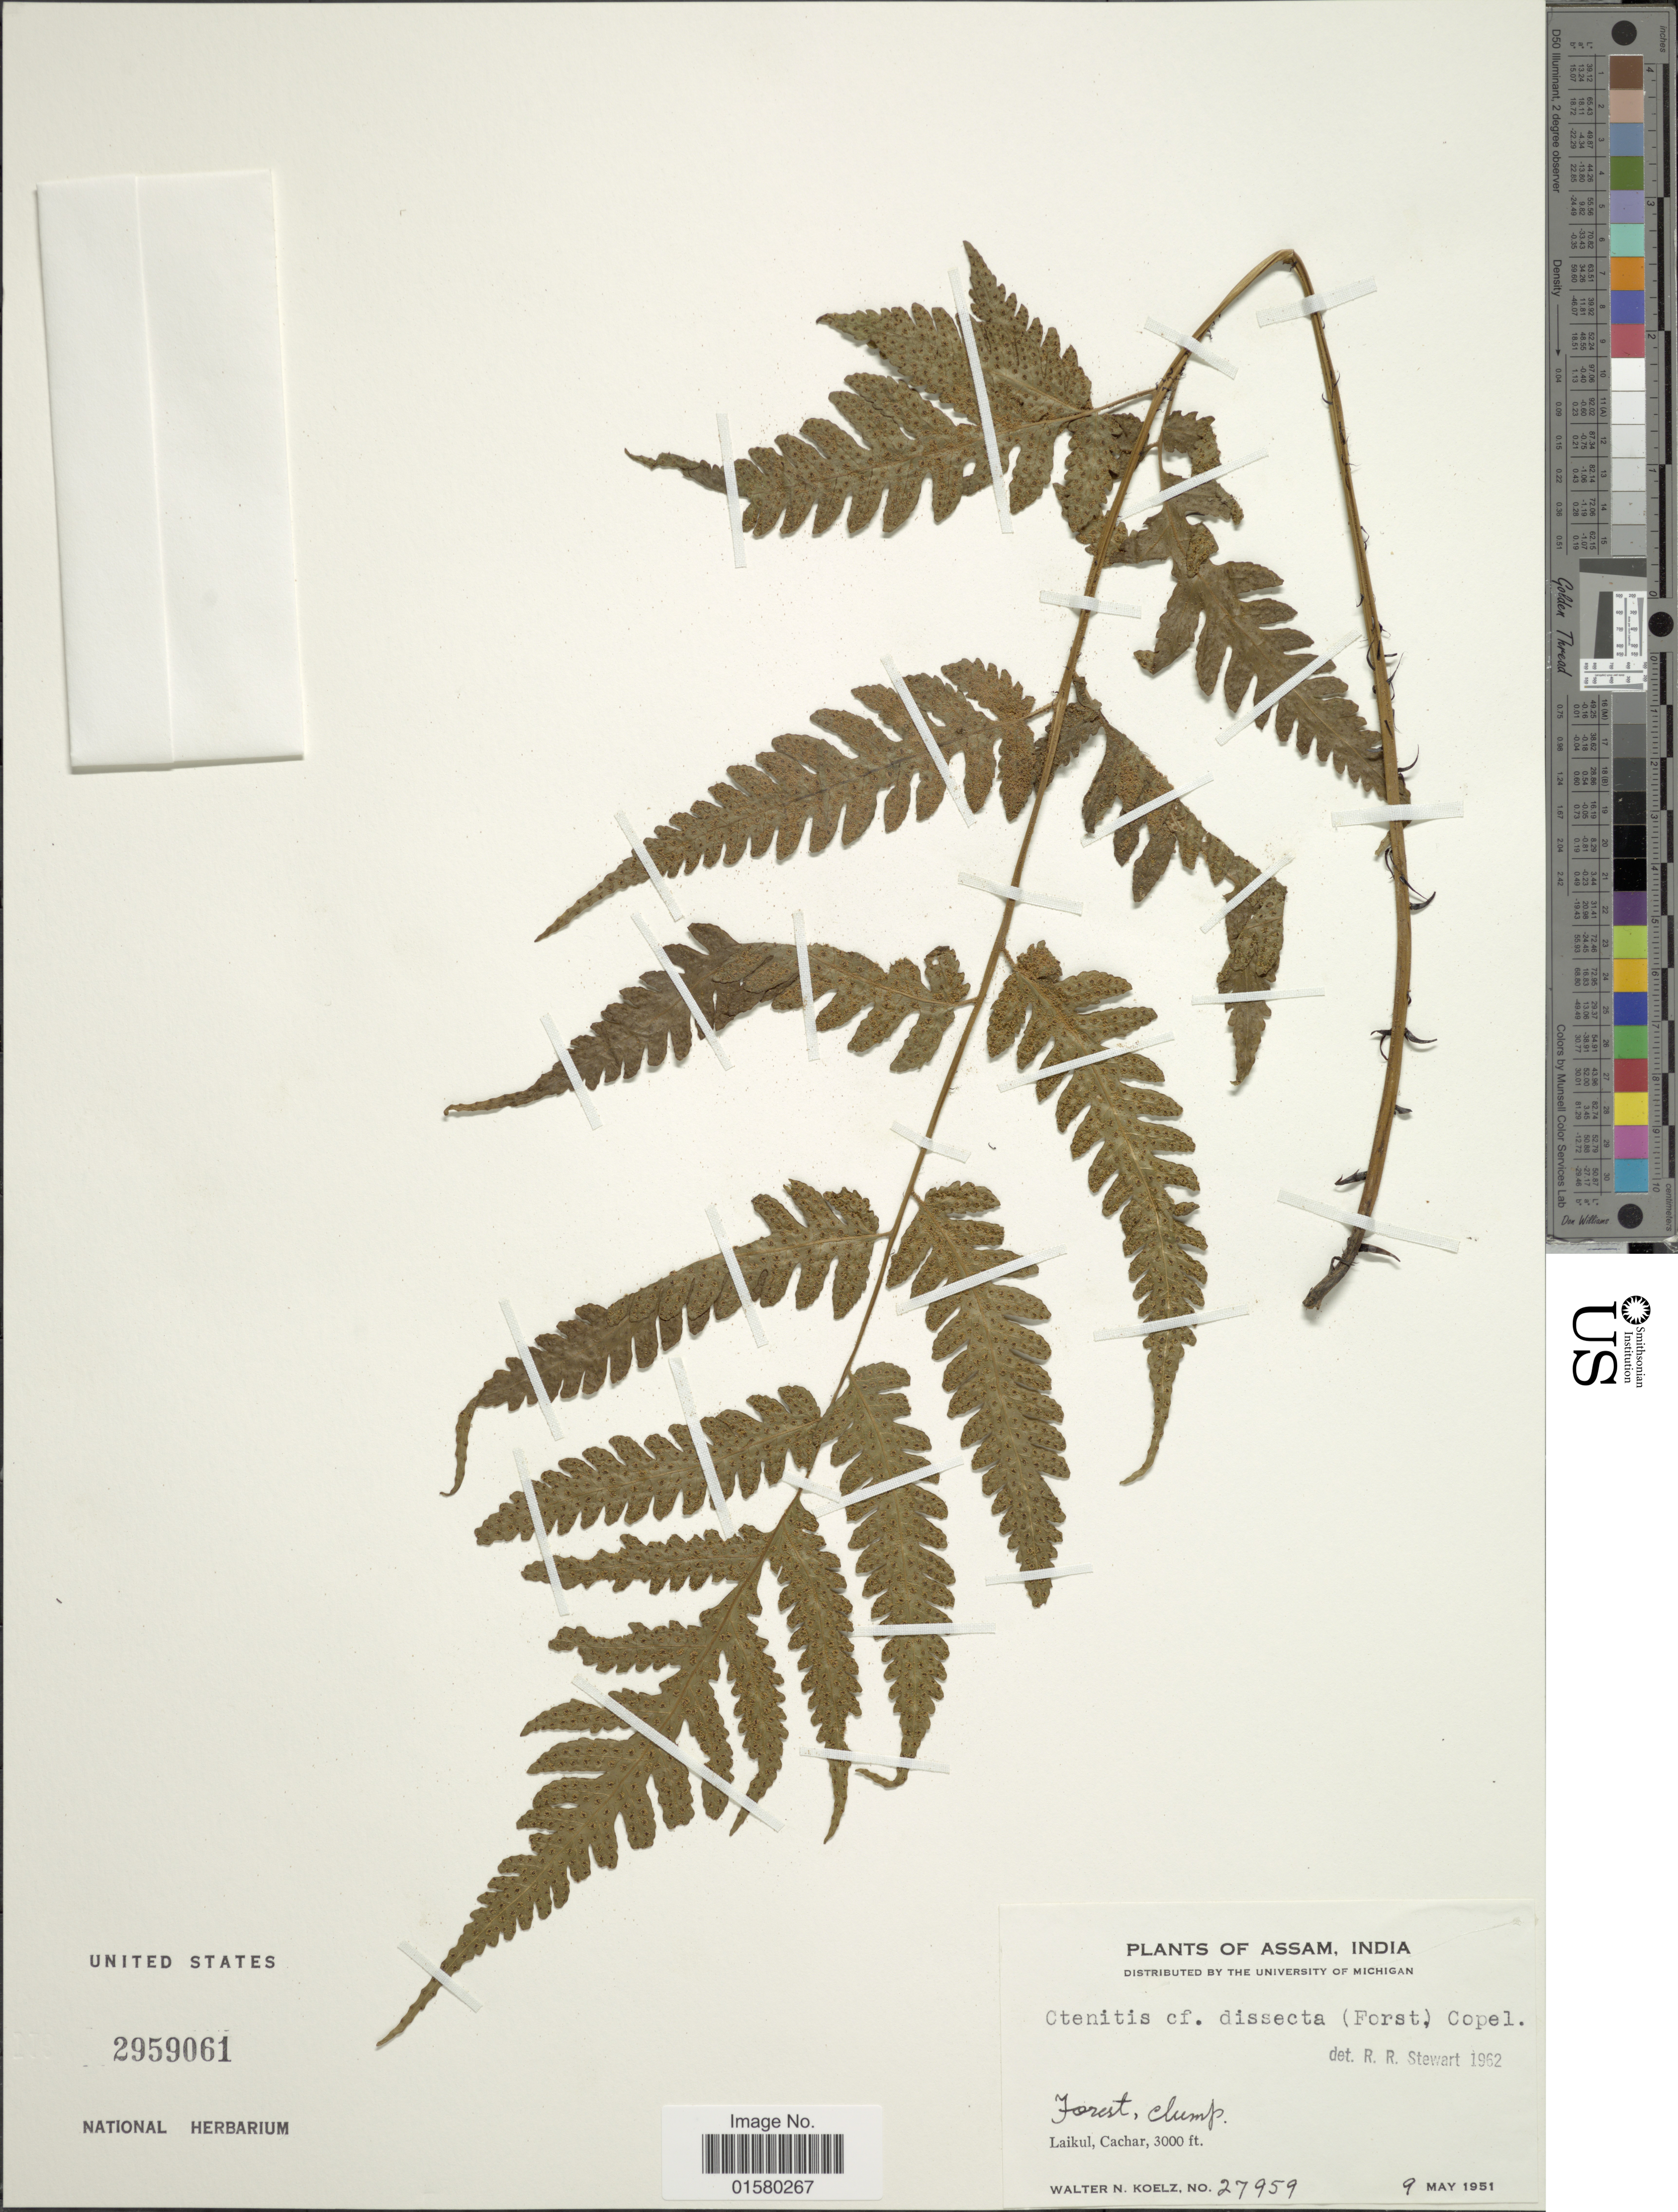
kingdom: Plantae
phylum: Tracheophyta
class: Polypodiopsida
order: Polypodiales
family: Tectariaceae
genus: Tectaria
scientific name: Tectaria dissecta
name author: (G. Forst.) Lellinger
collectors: W. N. Koelz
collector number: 27959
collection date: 1951-05-09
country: India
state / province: Assam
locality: Laikul, Cachar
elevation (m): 914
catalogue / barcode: US 2959061